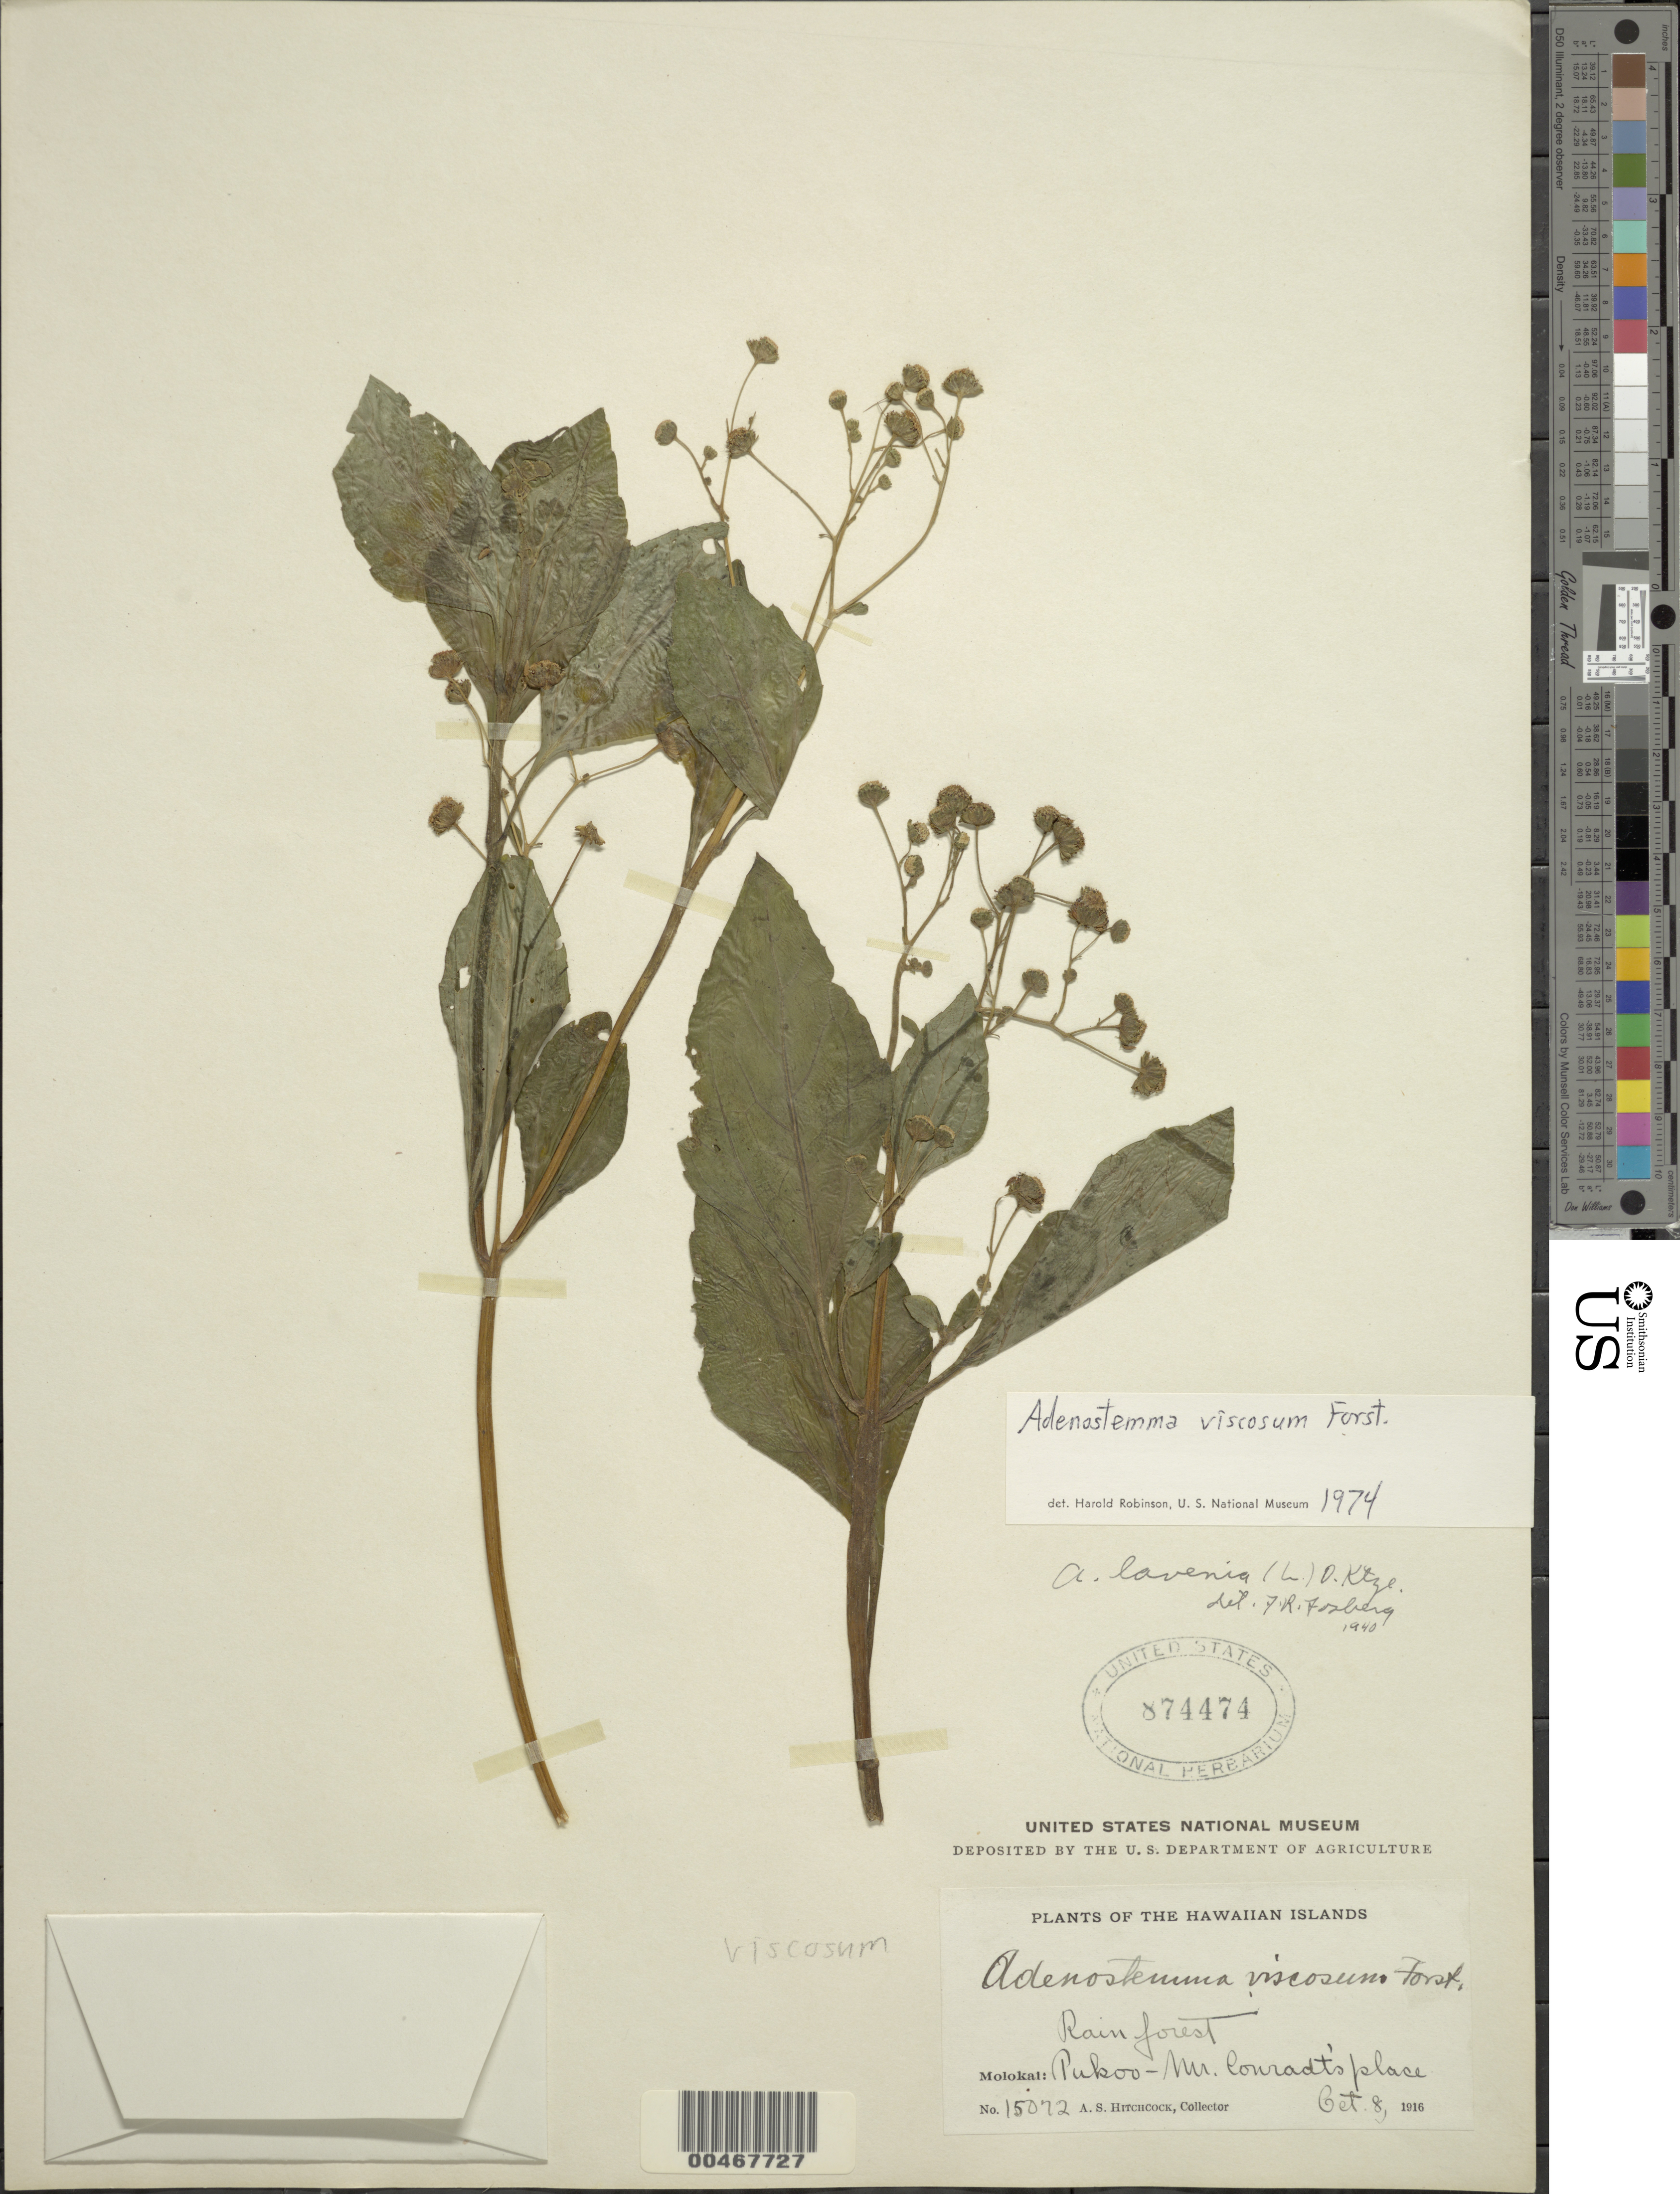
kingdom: Plantae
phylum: Tracheophyta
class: Magnoliopsida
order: Asterales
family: Asteraceae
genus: Adenostemma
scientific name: Adenostemma viscosum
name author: J.R. Forst. & G. Forst.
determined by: Robinson, Harold E., (US)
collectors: A. S. Hitchcock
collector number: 15072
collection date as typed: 8 Oct 1916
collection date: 1916-10-08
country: United States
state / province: Hawaii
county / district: Maui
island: Moloka'i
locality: Pukoo, Mr. Conradt's place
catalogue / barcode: US 874474